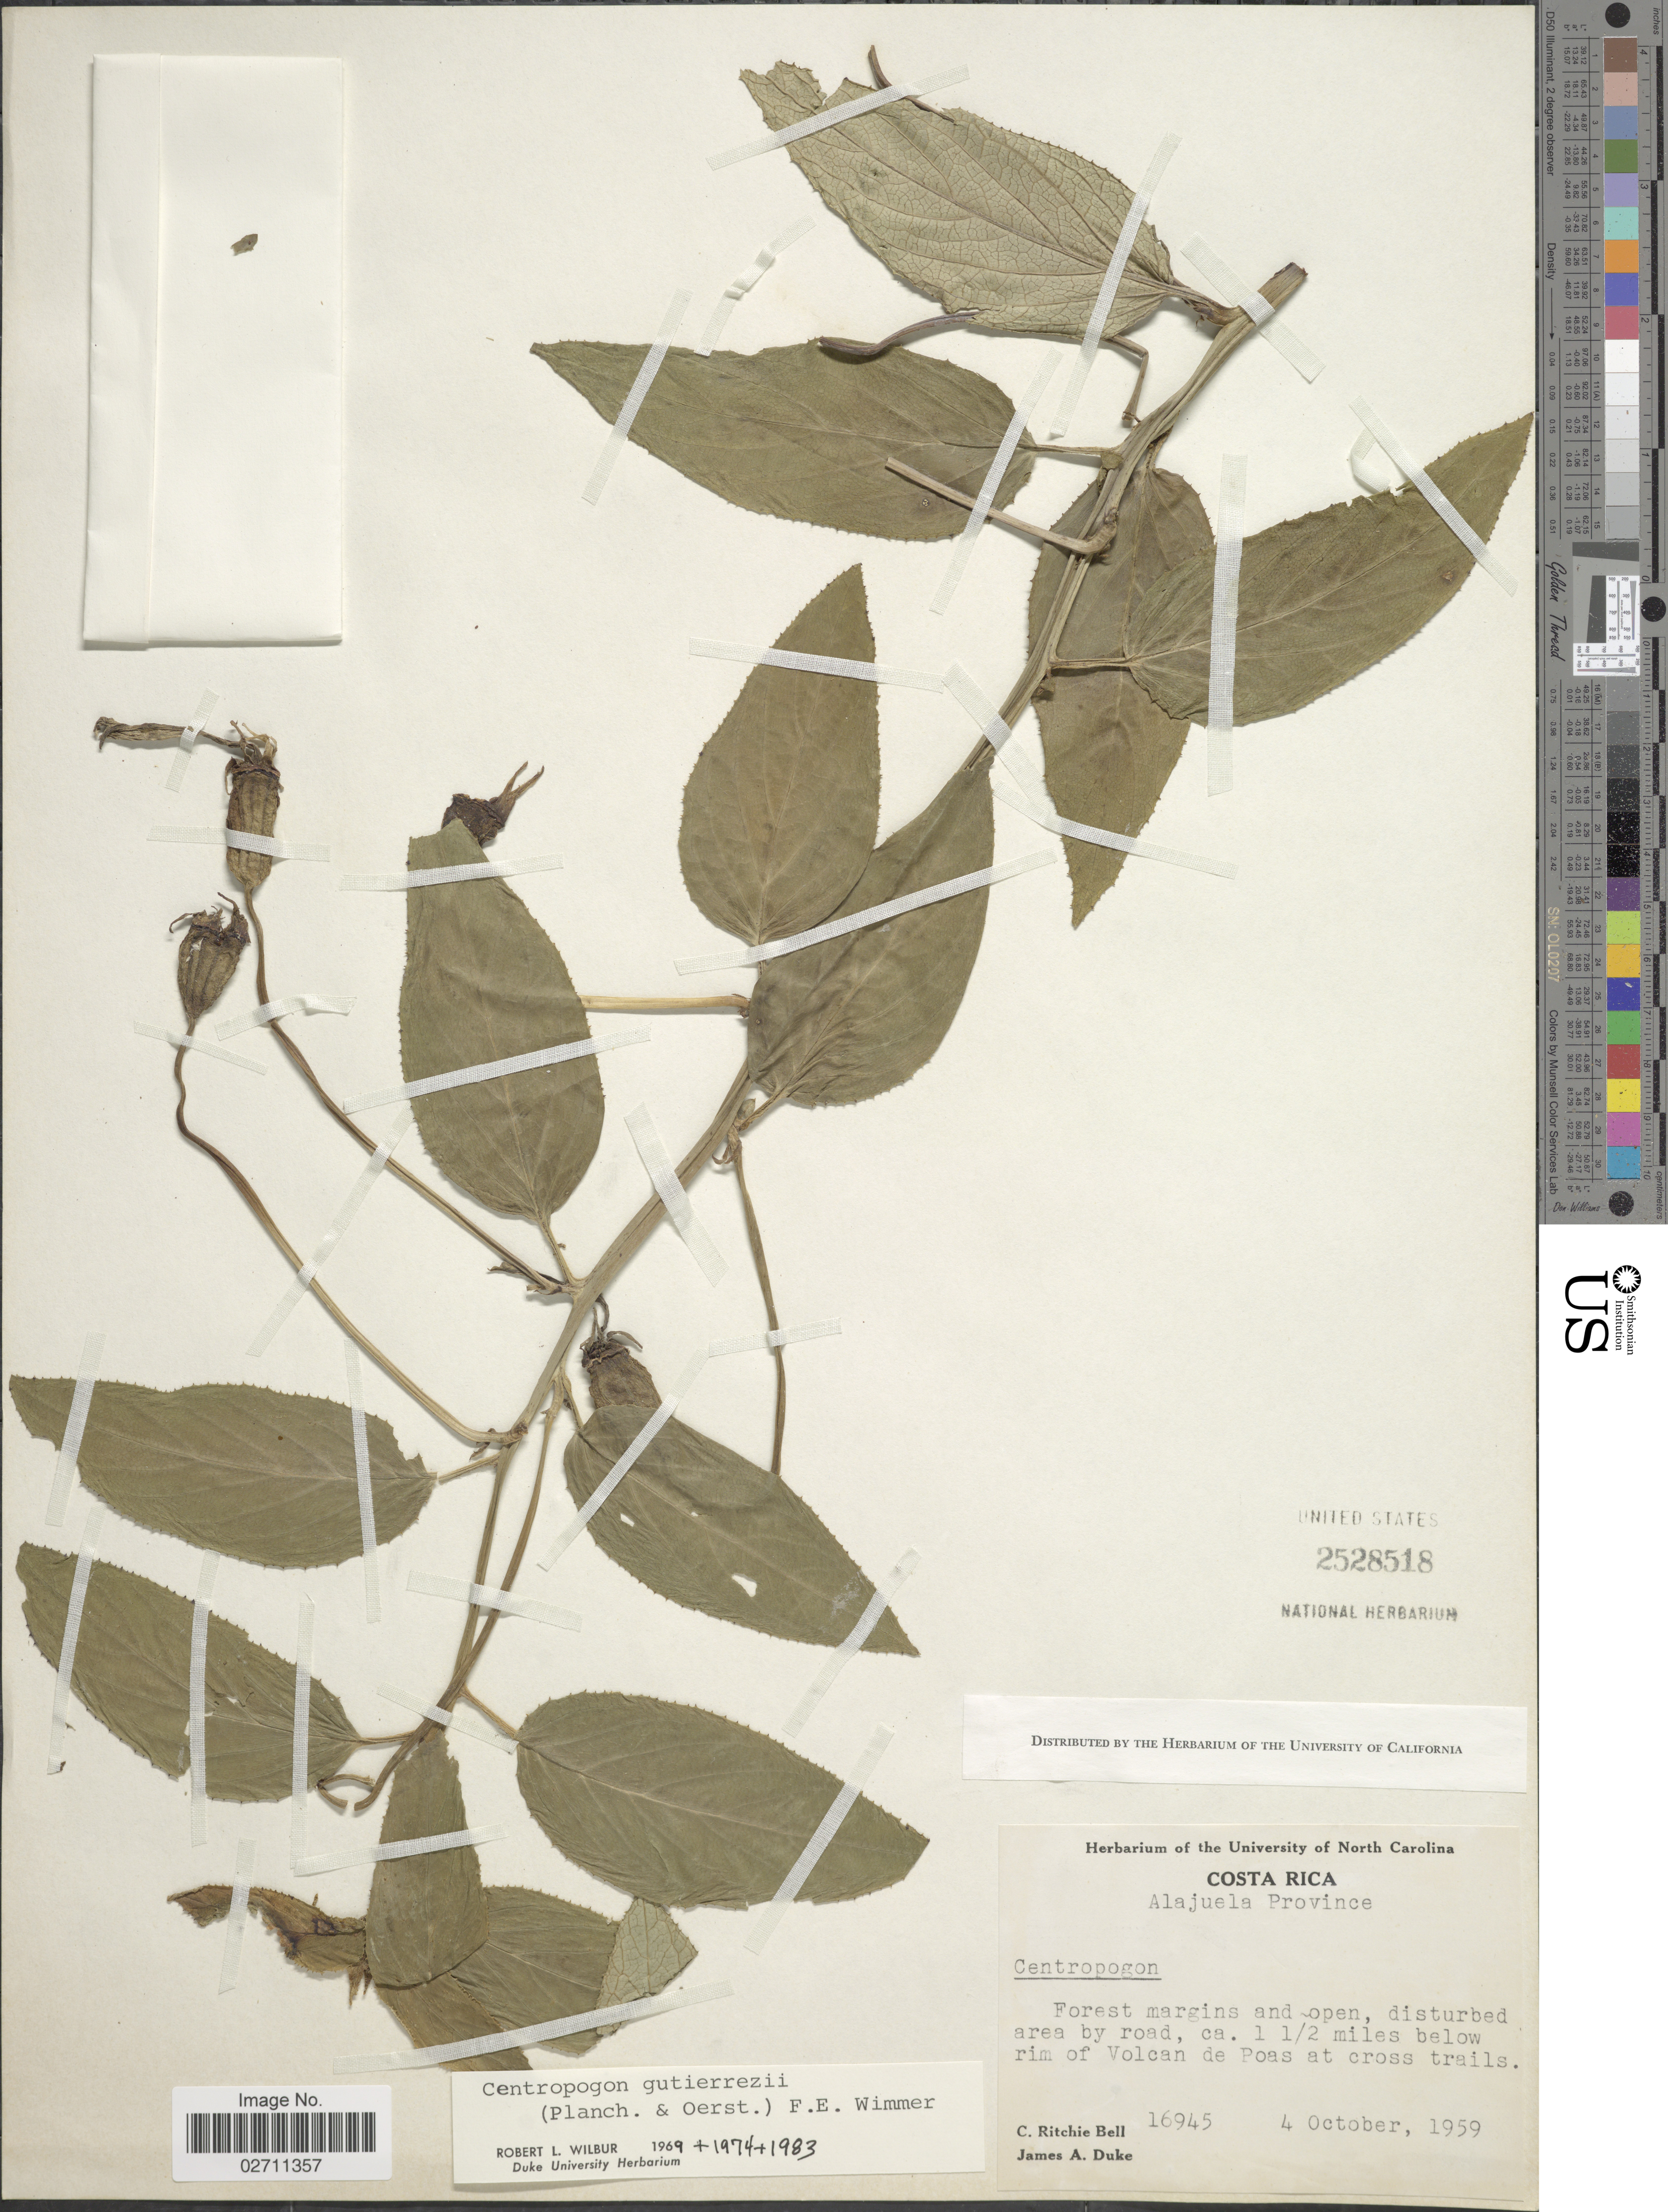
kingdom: Plantae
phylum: Tracheophyta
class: Magnoliopsida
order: Asterales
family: Campanulaceae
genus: Centropogon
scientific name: Centropogon gutierrezii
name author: (Planch. & Oerst.) E. Wimm.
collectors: C. R. Bell & J. A. Duke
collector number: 16945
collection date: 1959-10-04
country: Costa Rica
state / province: Alajuela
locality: Forest margins and open, disturbed area by road, ca. 1 1/2 miles below rim of Volcan Poas at cross trails.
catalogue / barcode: US 2528518